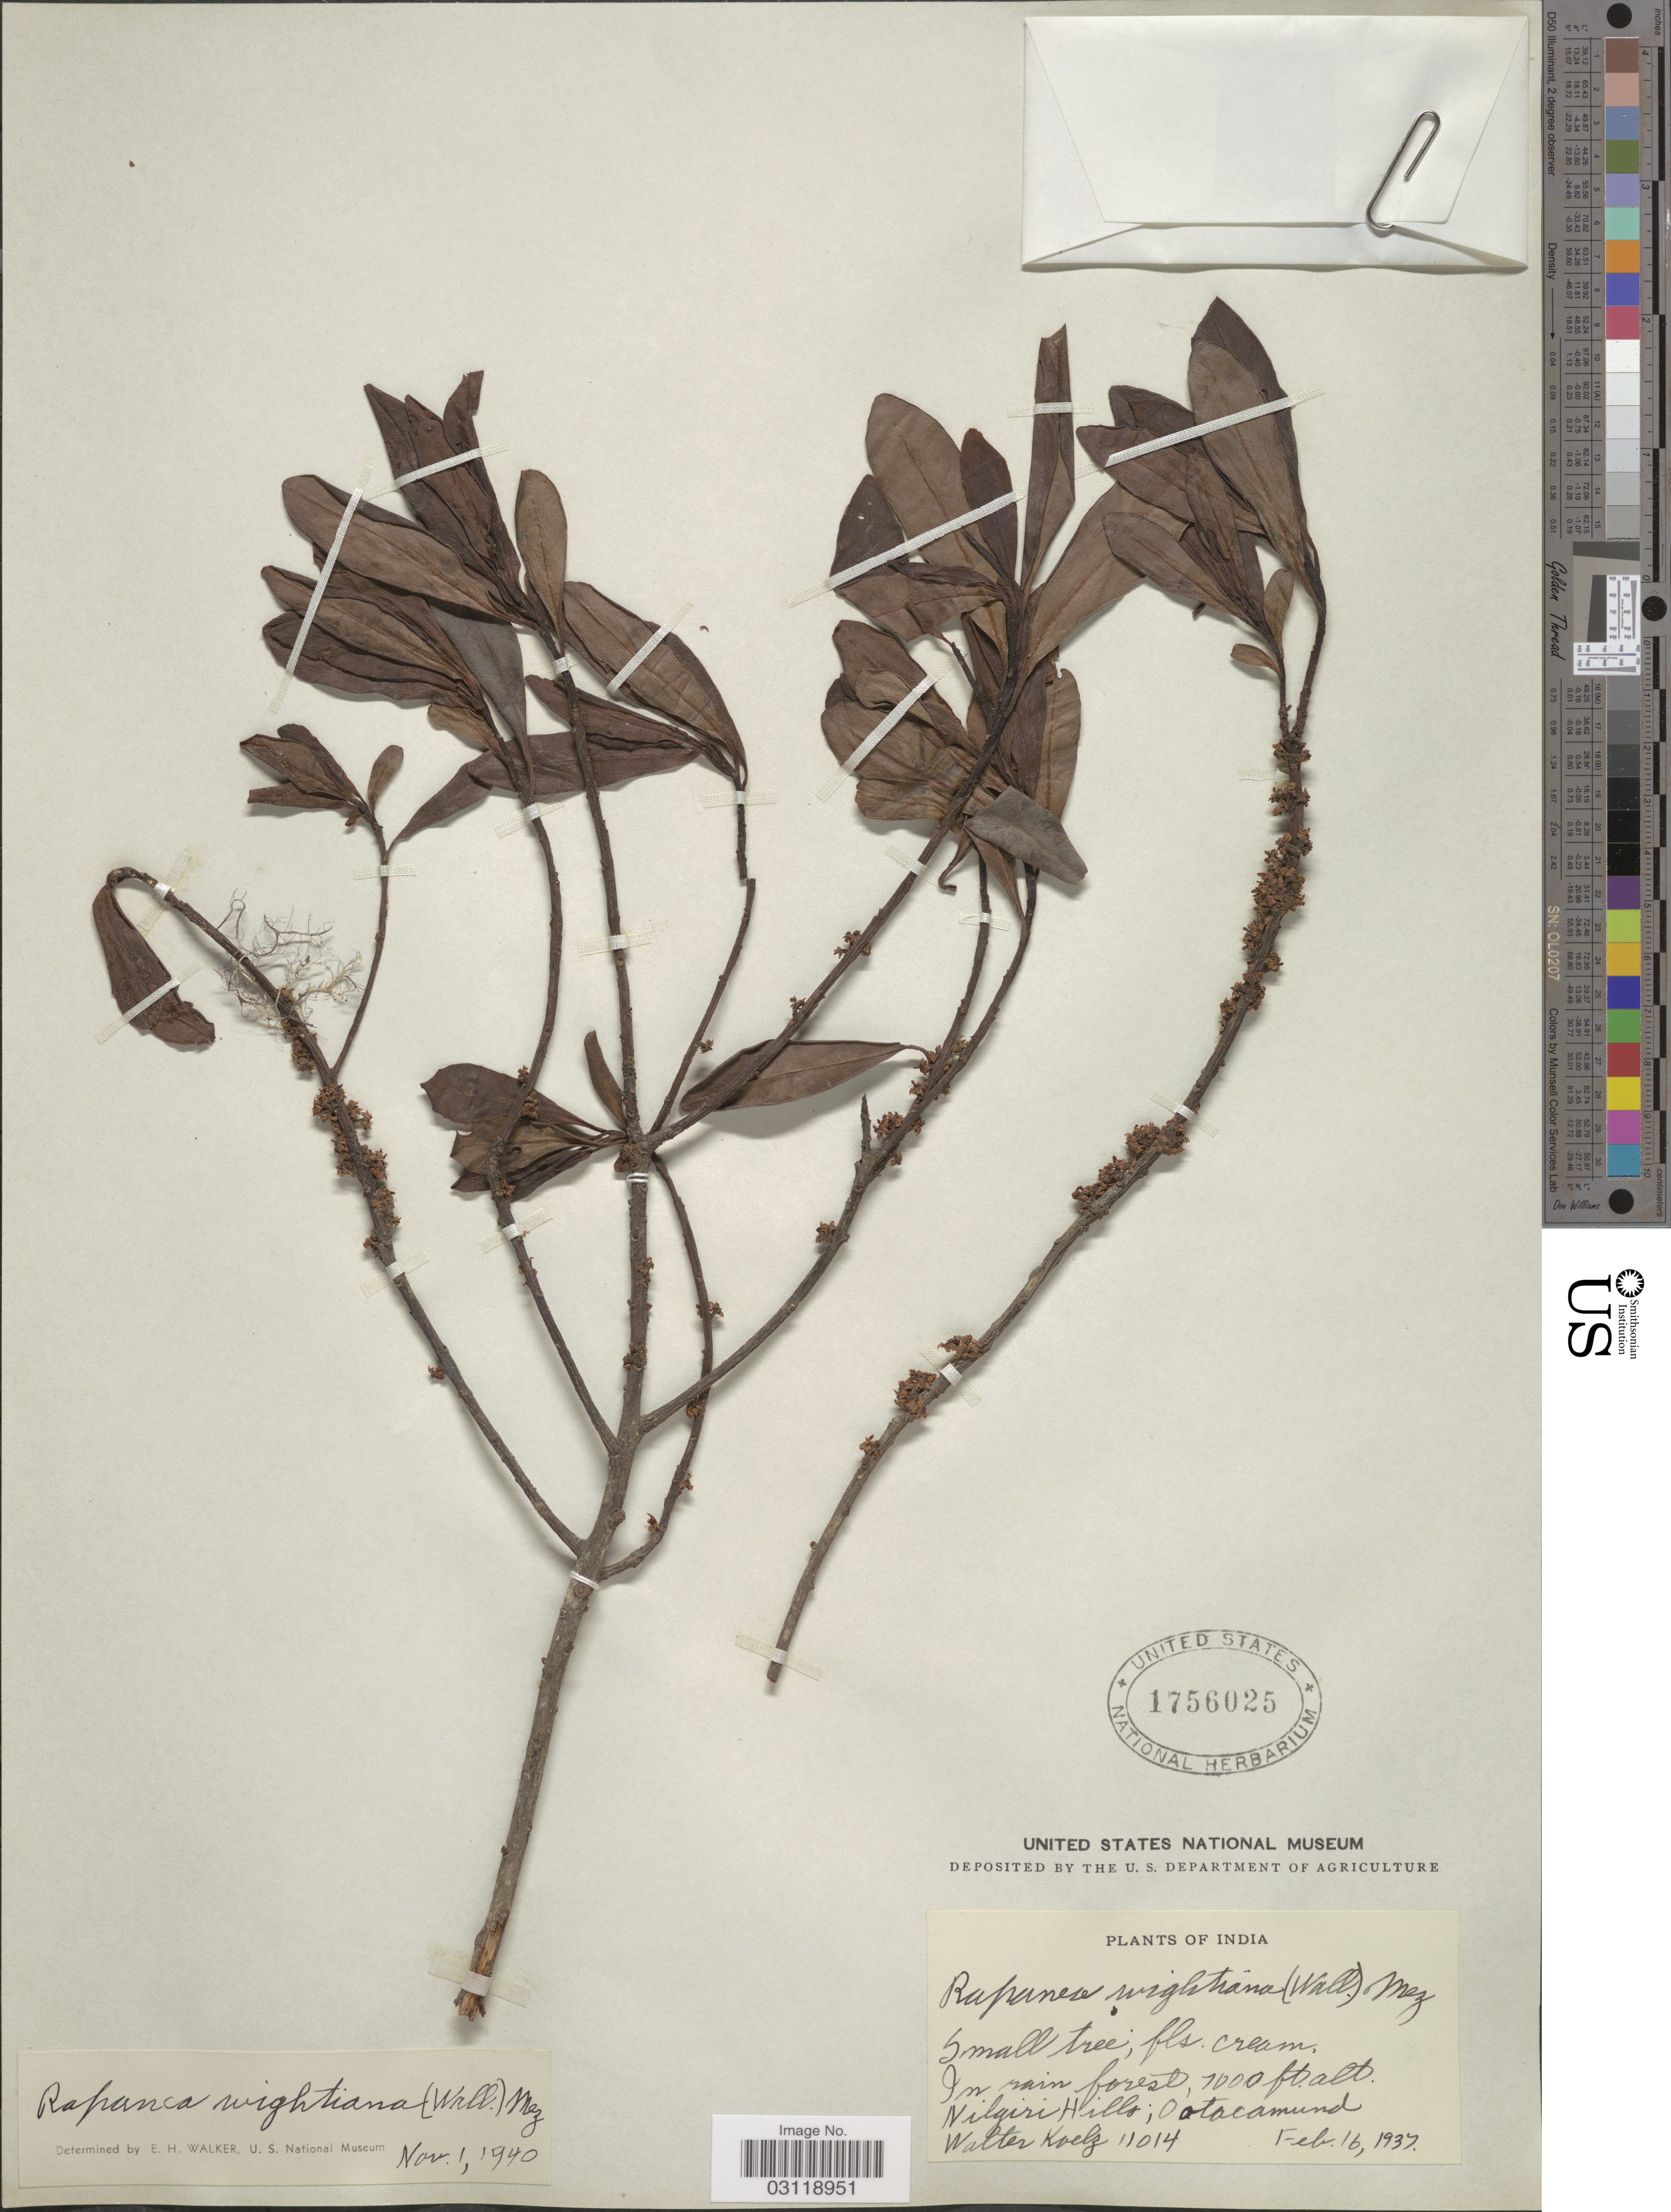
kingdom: Plantae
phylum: Tracheophyta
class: Magnoliopsida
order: Ericales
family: Primulaceae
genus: Rapanea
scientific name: Rapanea wightiana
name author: (Wall. ex A. DC.) Mez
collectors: W. N. Koelz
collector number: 11014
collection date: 1937-02-16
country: India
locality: Nilgiri Hills; Ootacamund.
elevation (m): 305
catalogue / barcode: US 1756025